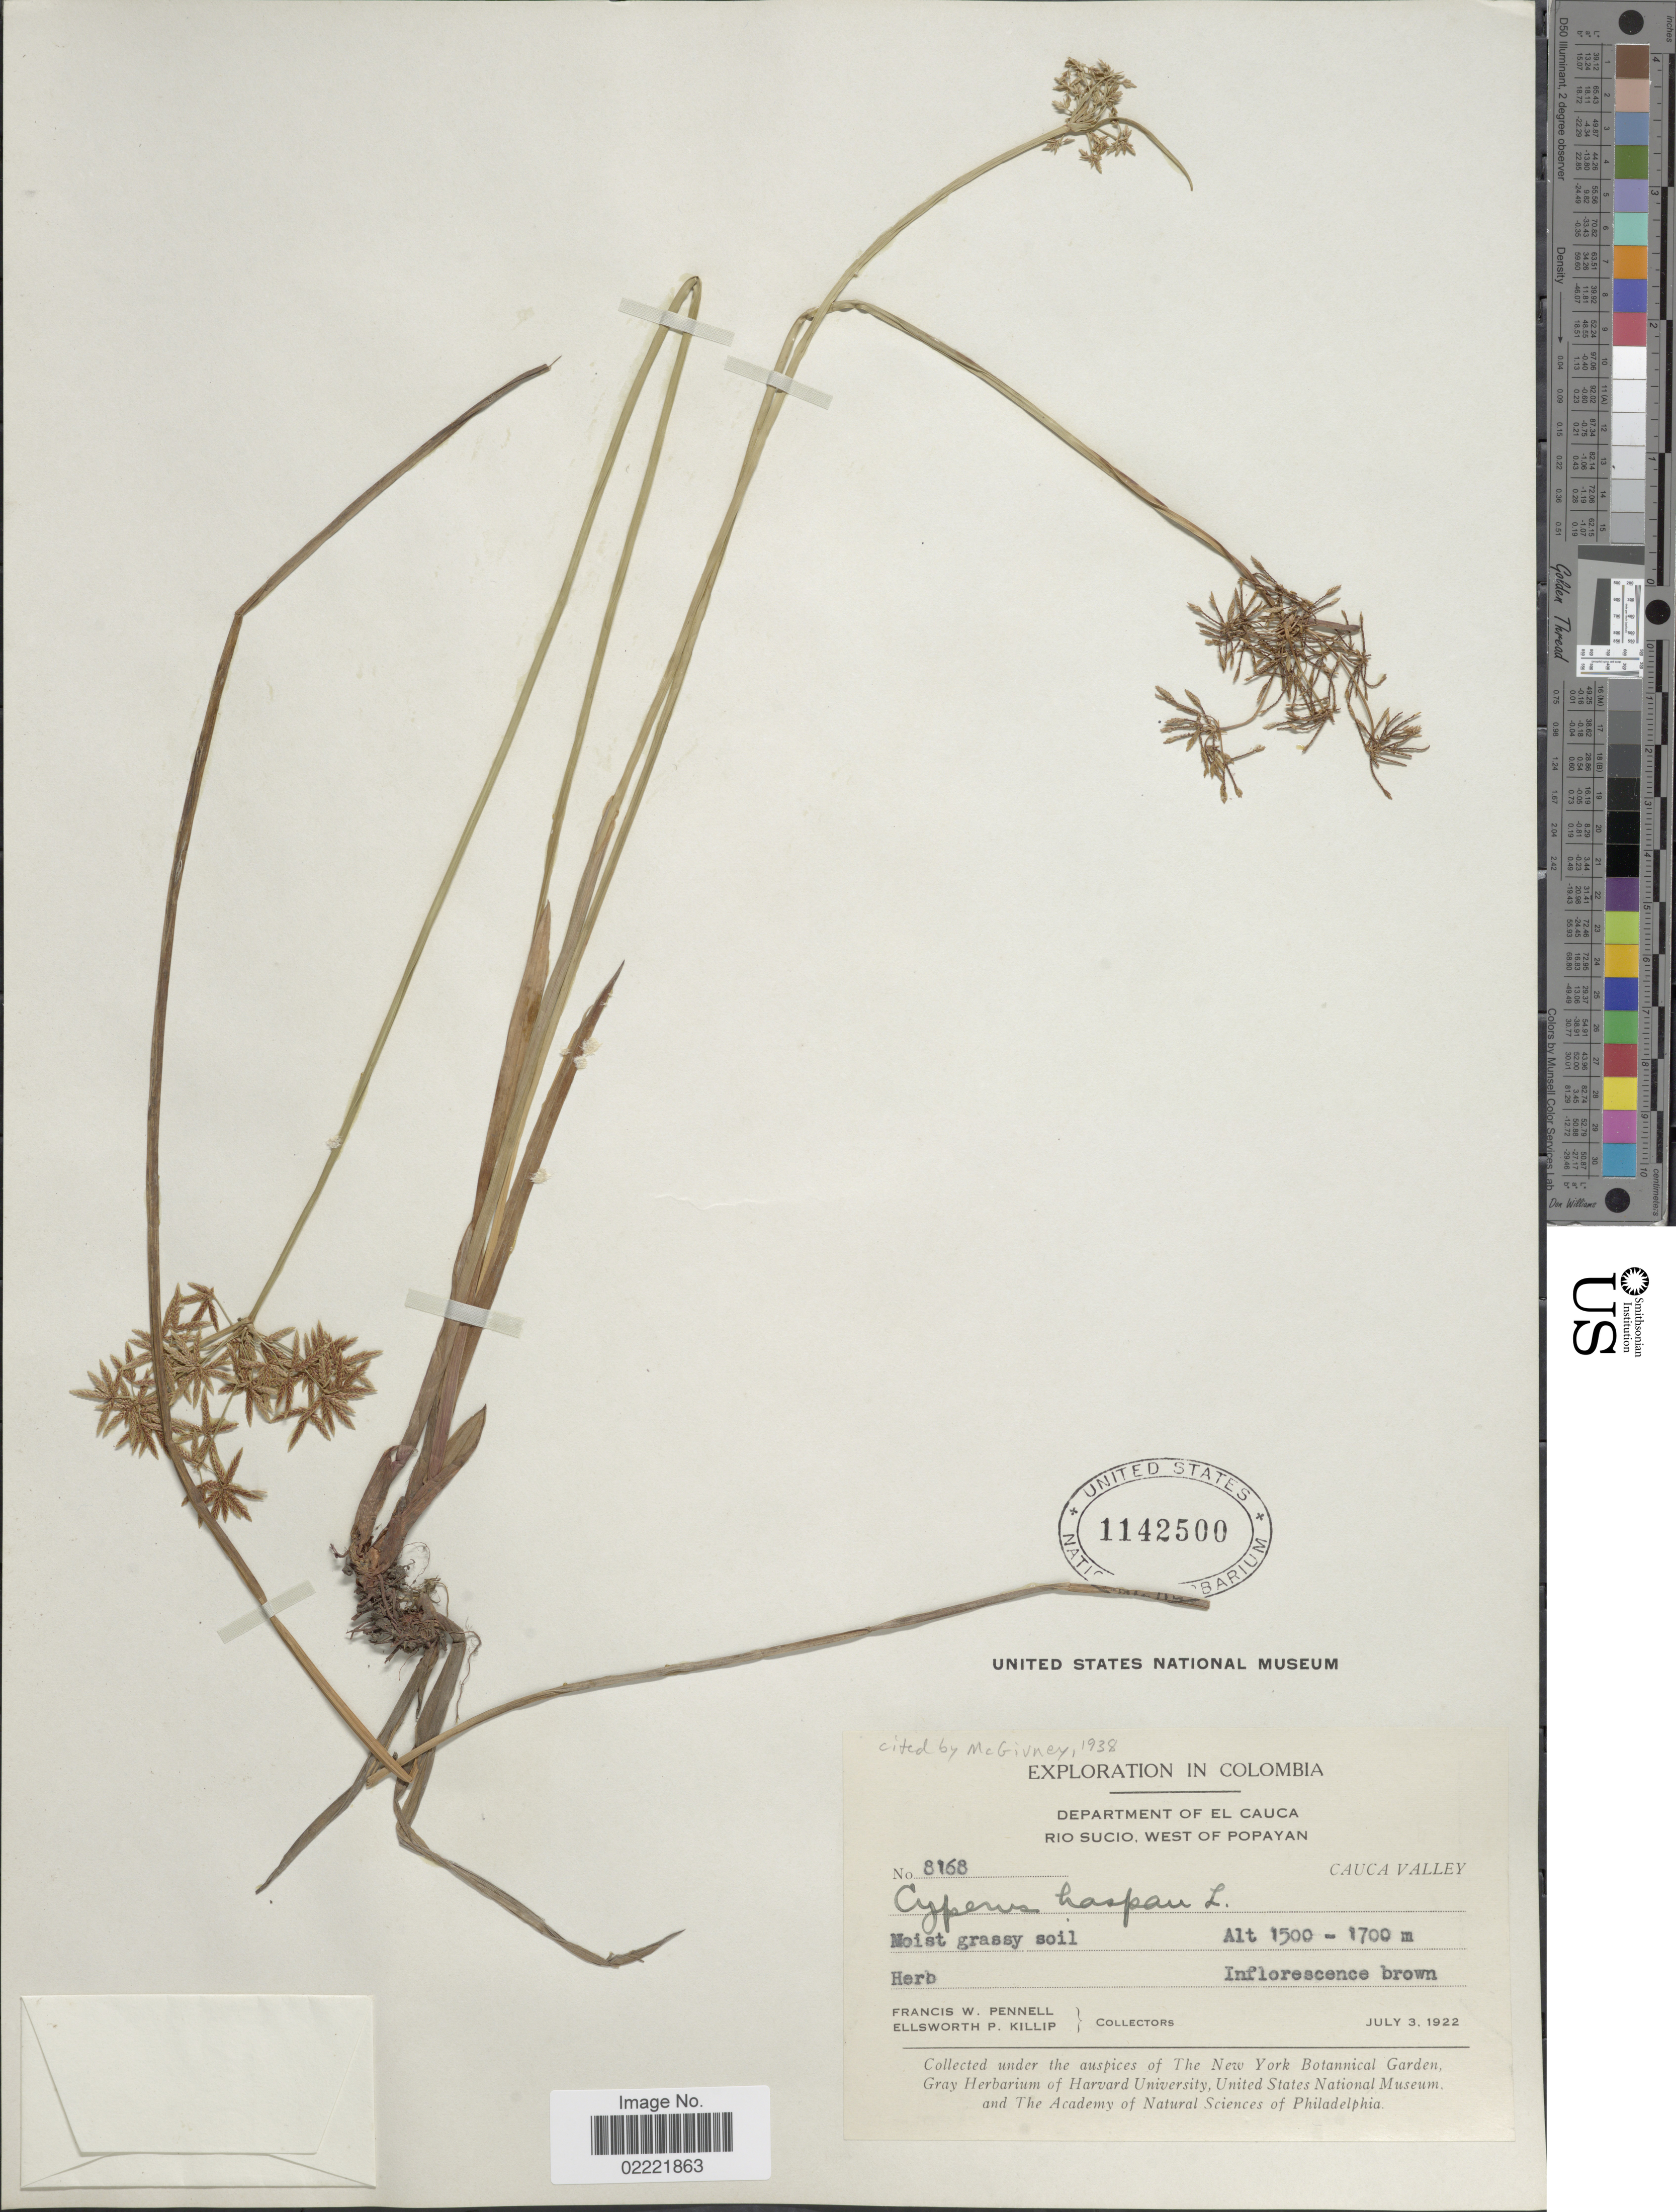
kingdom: Plantae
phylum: Tracheophyta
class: Liliopsida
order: Poales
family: Cyperaceae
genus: Cyperus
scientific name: Cyperus haspan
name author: L.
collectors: F. W. Pennell & E. P. Killip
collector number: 8168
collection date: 1922-07-03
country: Colombia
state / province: Cauca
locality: Department of El Cauca, Rio Sucio, West of Popayan, Cauca Valley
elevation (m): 1500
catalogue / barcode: US 1142500